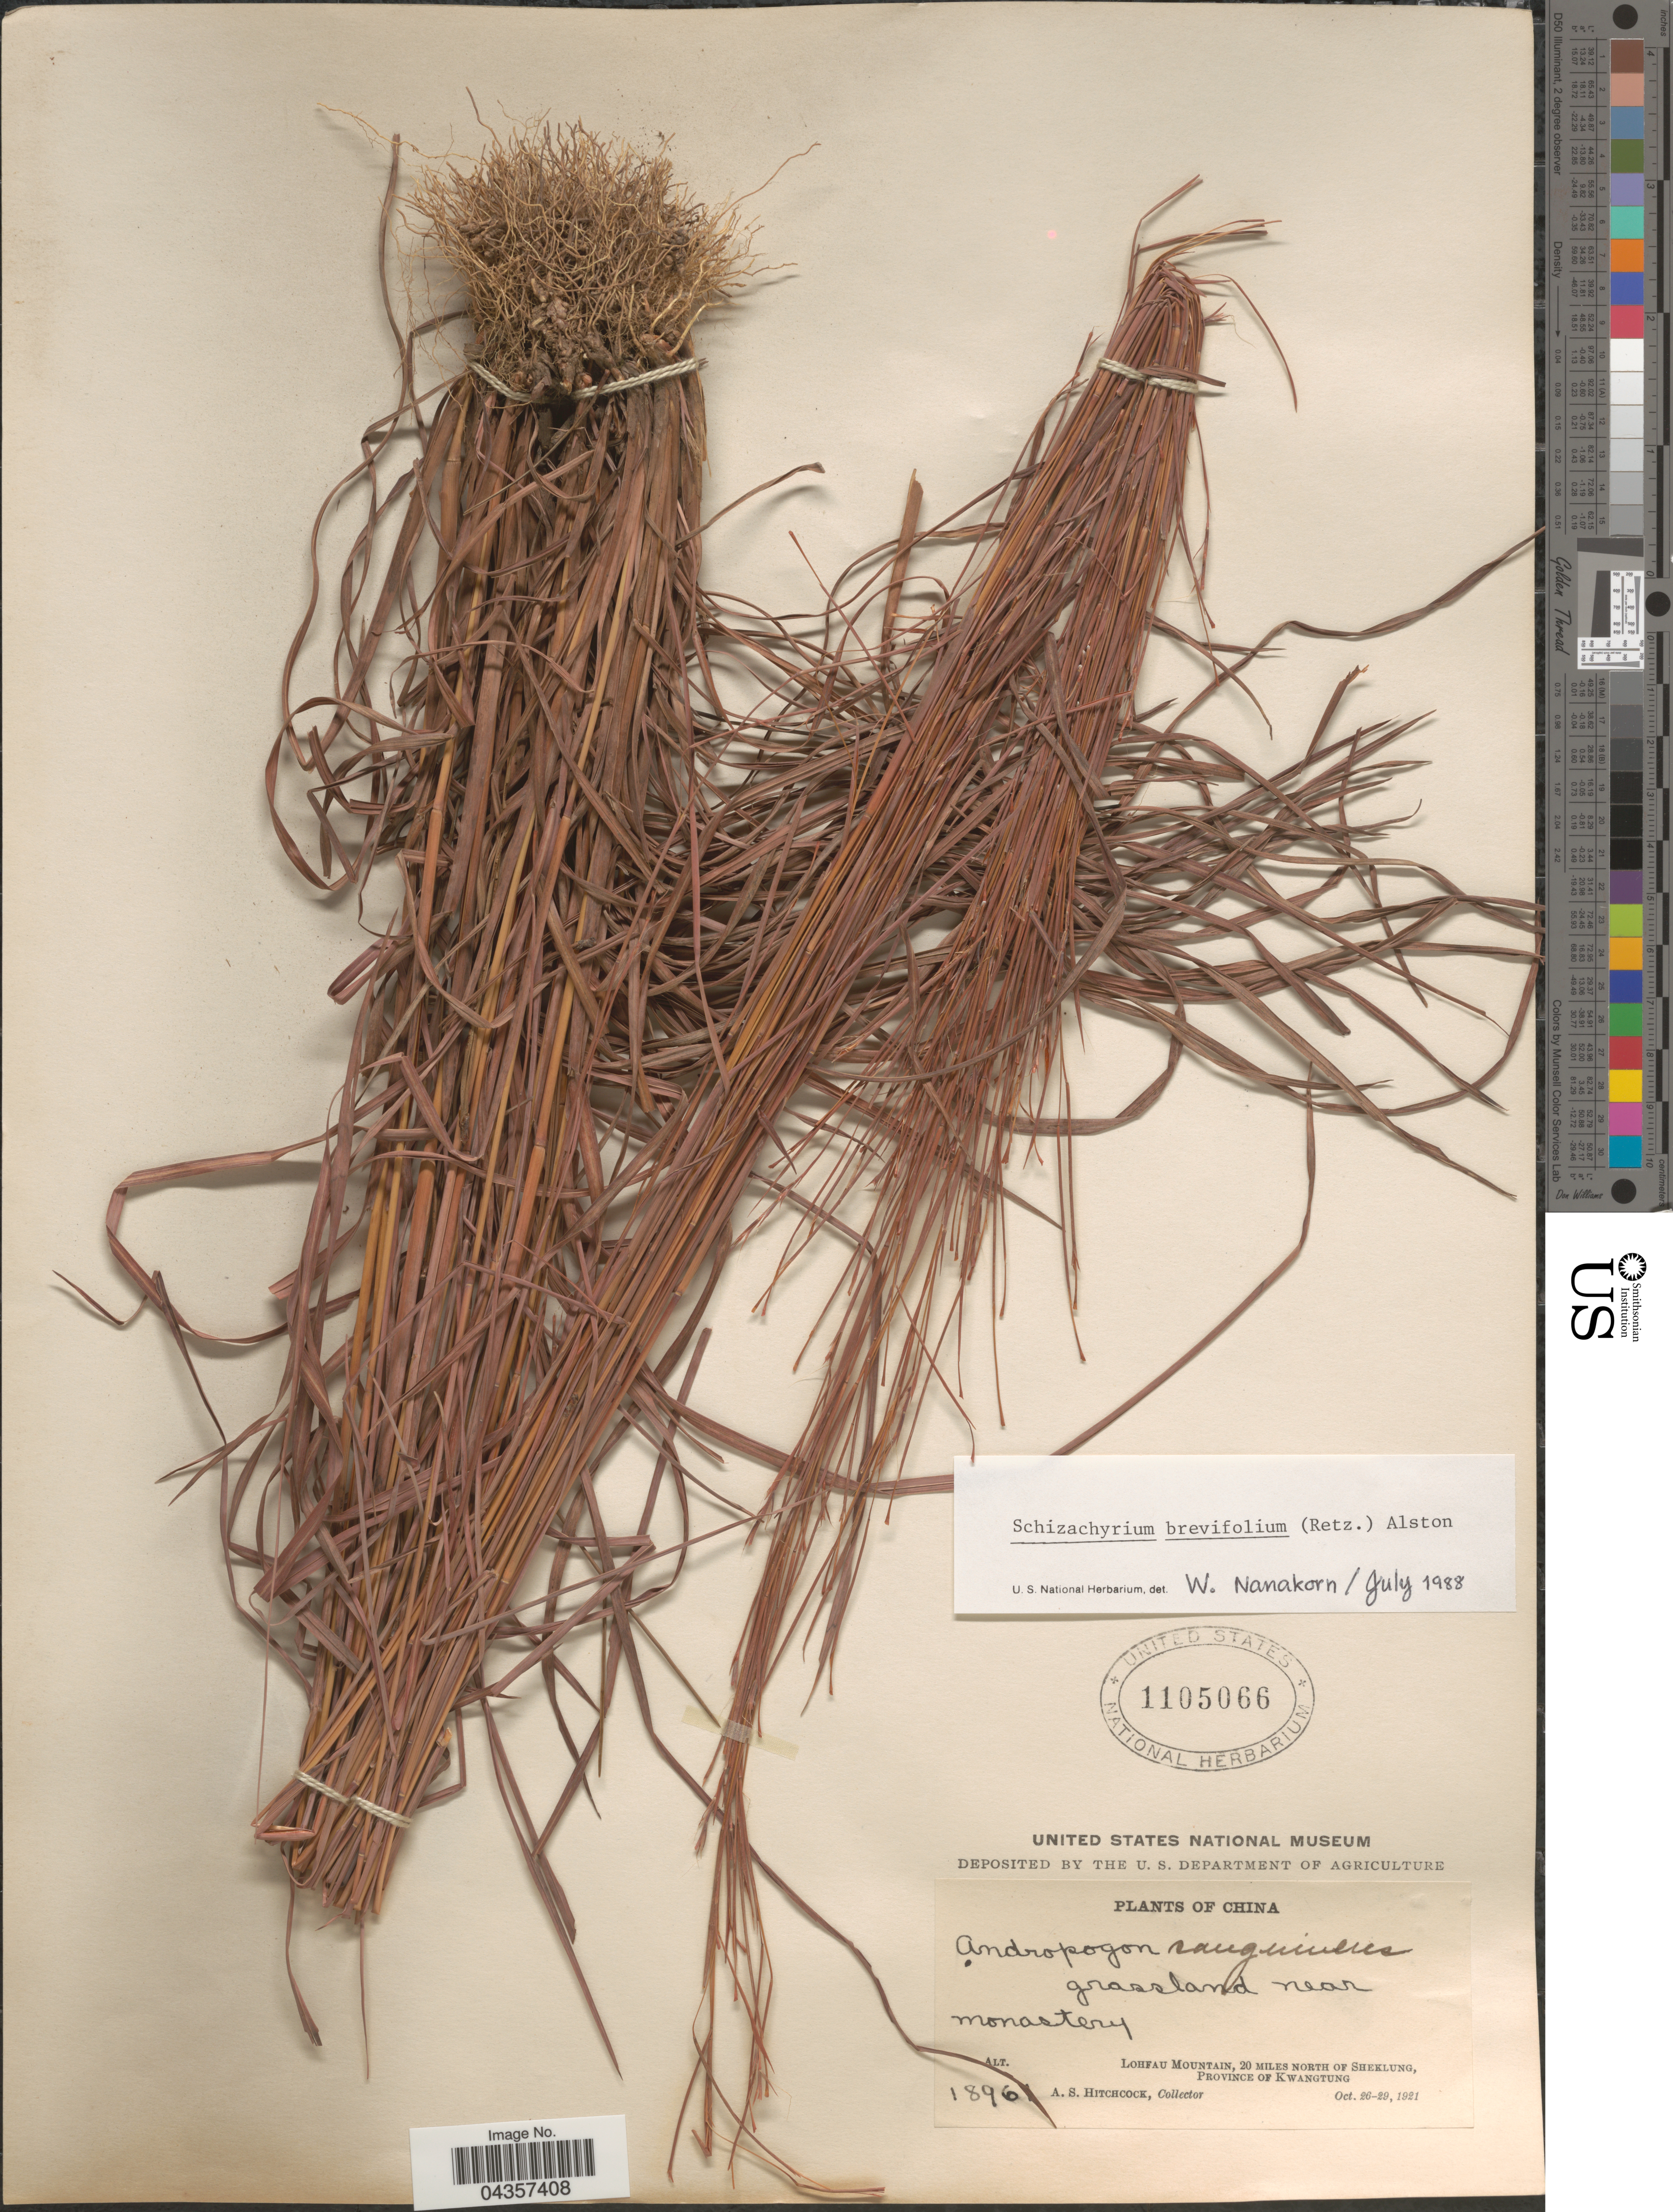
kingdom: Plantae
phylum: Tracheophyta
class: Liliopsida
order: Poales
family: Poaceae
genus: Schizachyrium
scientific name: Schizachyrium sanguineum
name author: (Retz.) Alston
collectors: A. S. Hitchcock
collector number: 1896!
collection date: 1921-10-26/1921-10-29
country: China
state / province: Guangdong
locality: Grassland near monastery. Lohfau Mountain, 20 miles North of Sheklung, Province of Kwangtung.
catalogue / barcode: US 1105066